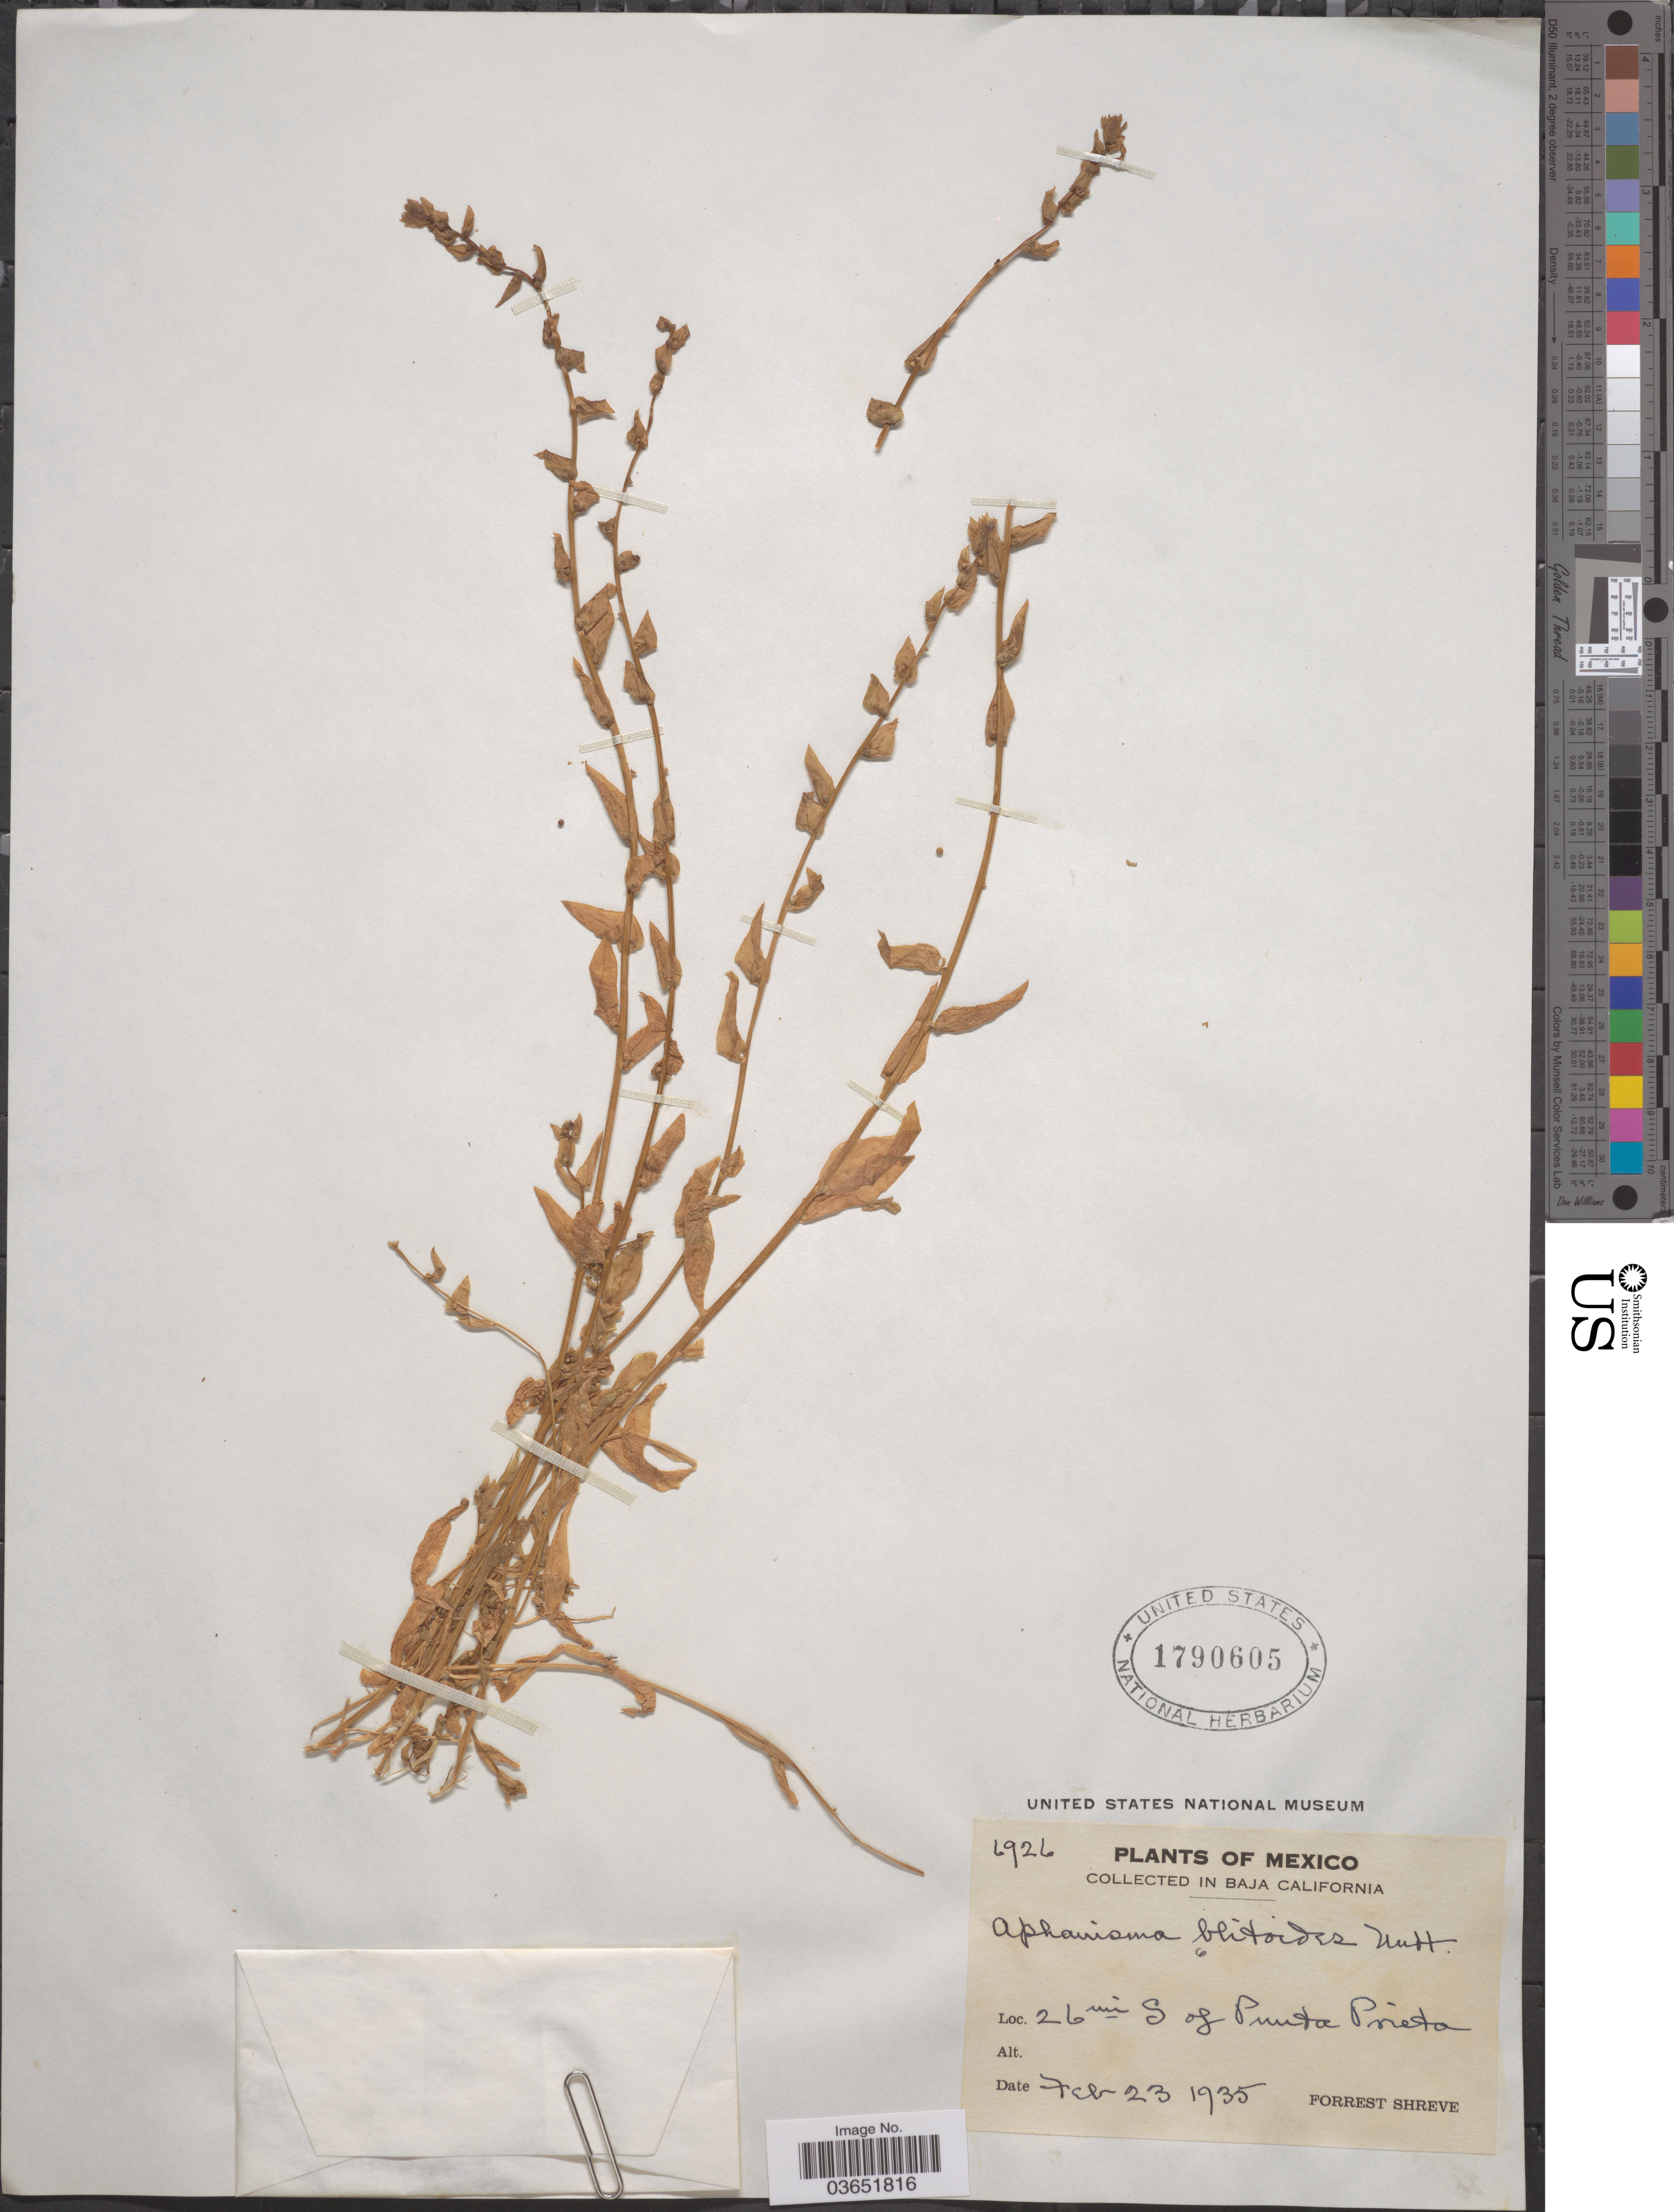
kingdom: Plantae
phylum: Tracheophyta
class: Magnoliopsida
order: Caryophyllales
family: Amaranthaceae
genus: Aphanisma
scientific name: Aphanisma blitoides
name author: Nutt. ex Moq.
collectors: F. Shreve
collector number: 6926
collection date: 1935-02-23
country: Mexico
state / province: Baja California Norte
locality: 26 mi S of Punta Prieta.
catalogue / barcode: US 1790605